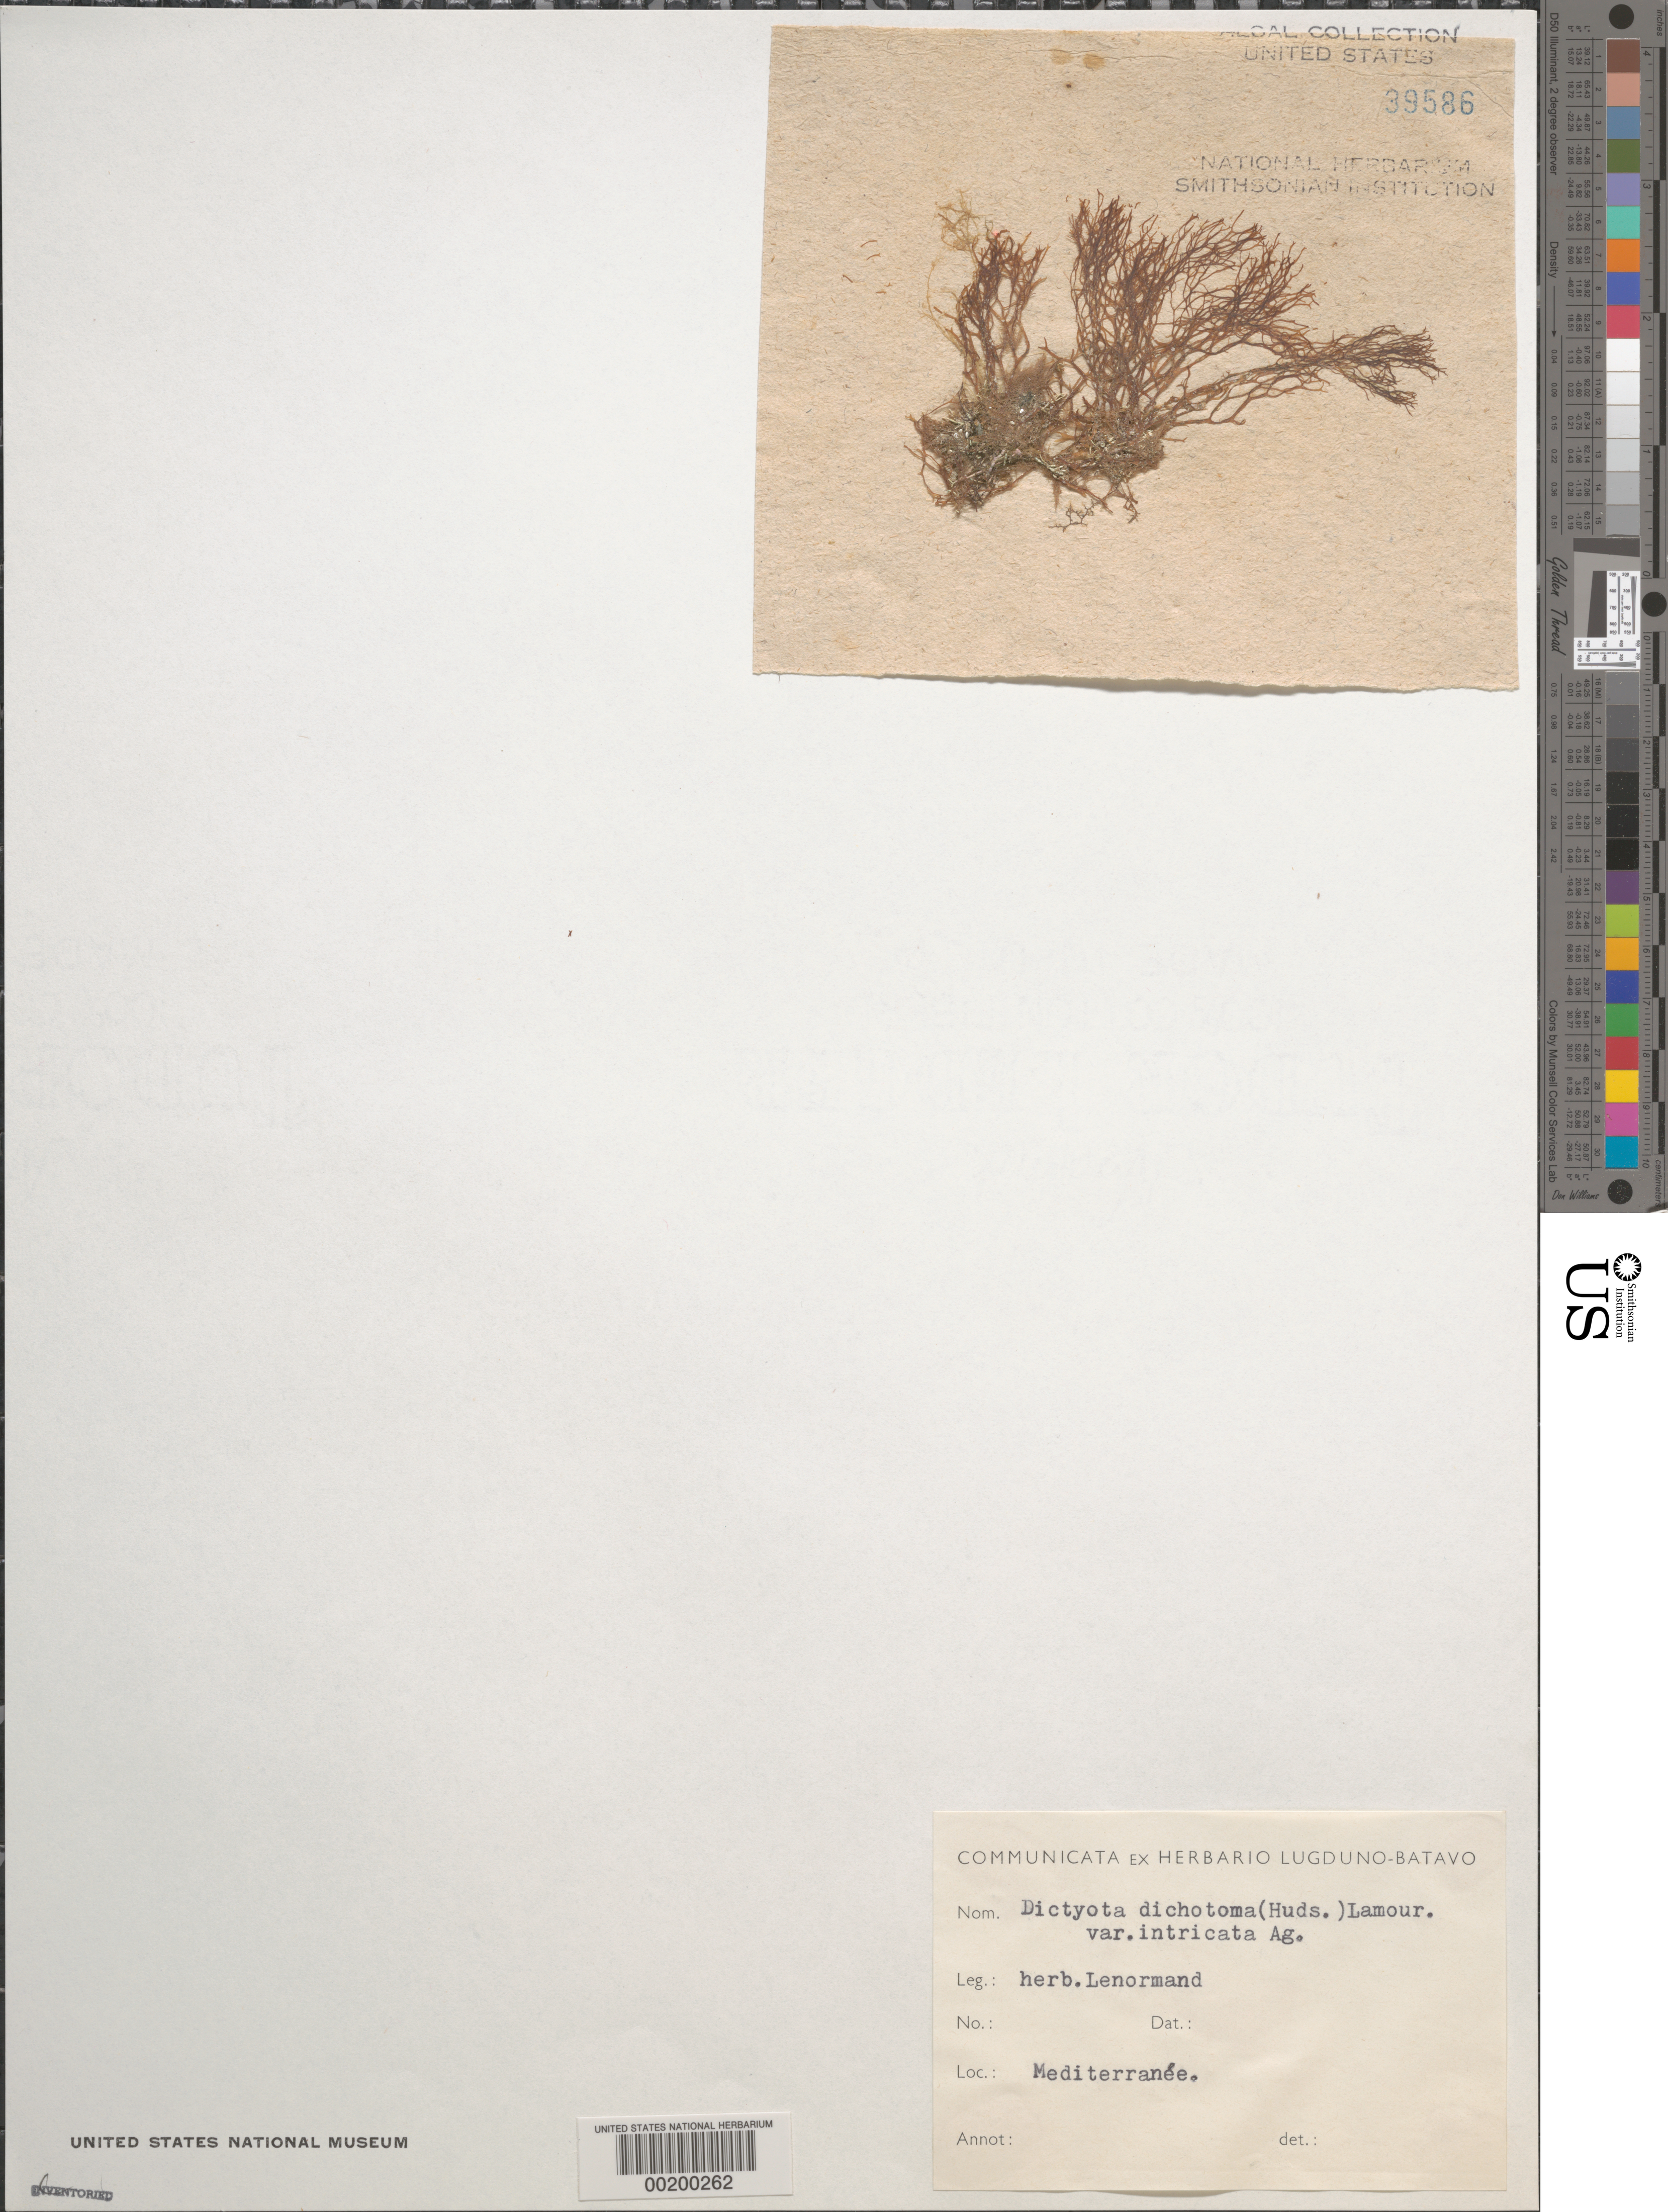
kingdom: Chromista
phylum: Ochrophyta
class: Phaeophyceae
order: Dictyotales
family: Dictyotaceae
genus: Dictyota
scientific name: Dictyota dichotoma var. intricata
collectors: S. Lenormand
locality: Mediterranean Sea (Mediterranee)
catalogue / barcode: US 39586